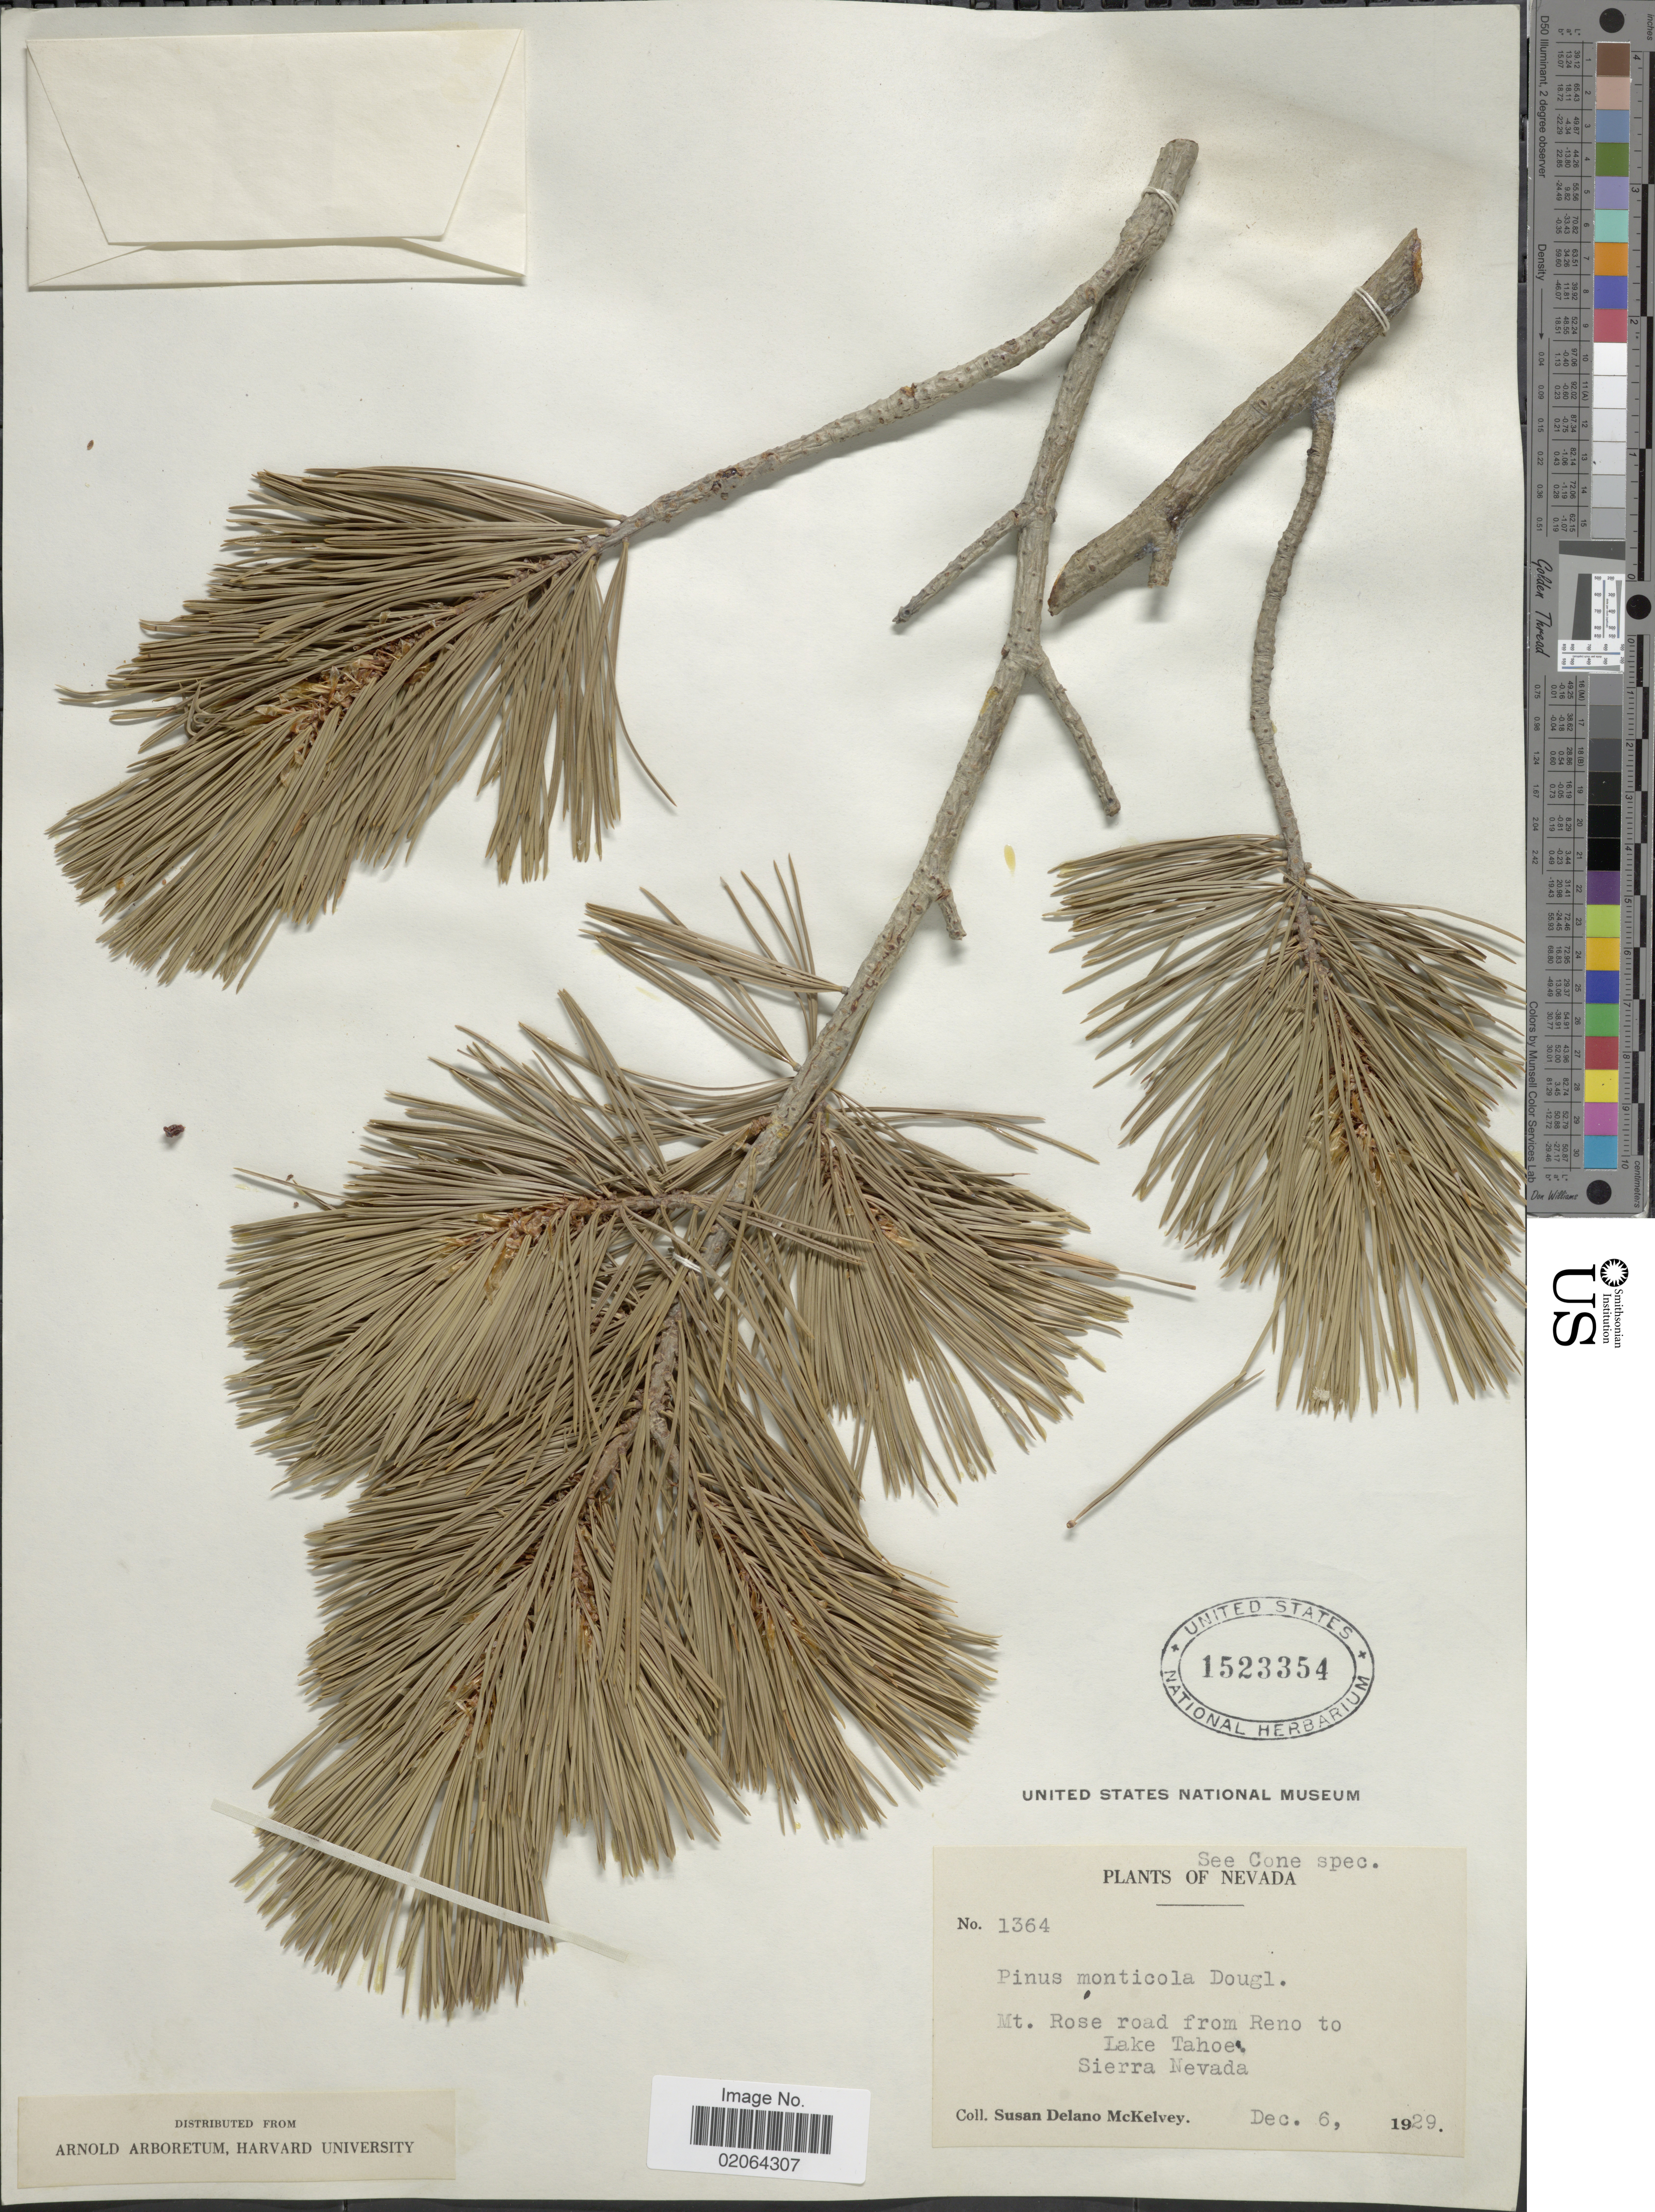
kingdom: Plantae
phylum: Tracheophyta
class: Pinopsida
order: Pinales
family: Pinaceae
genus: Pinus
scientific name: Pinus monticola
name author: Douglas ex D. Don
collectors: S. A. McKelvey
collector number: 1364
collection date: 1929-12-06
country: United States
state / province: Nevada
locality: Nevada, Mt. Rose road from Rebo to Lake Tahoe, Sierra Nevada.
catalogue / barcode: US 1523354